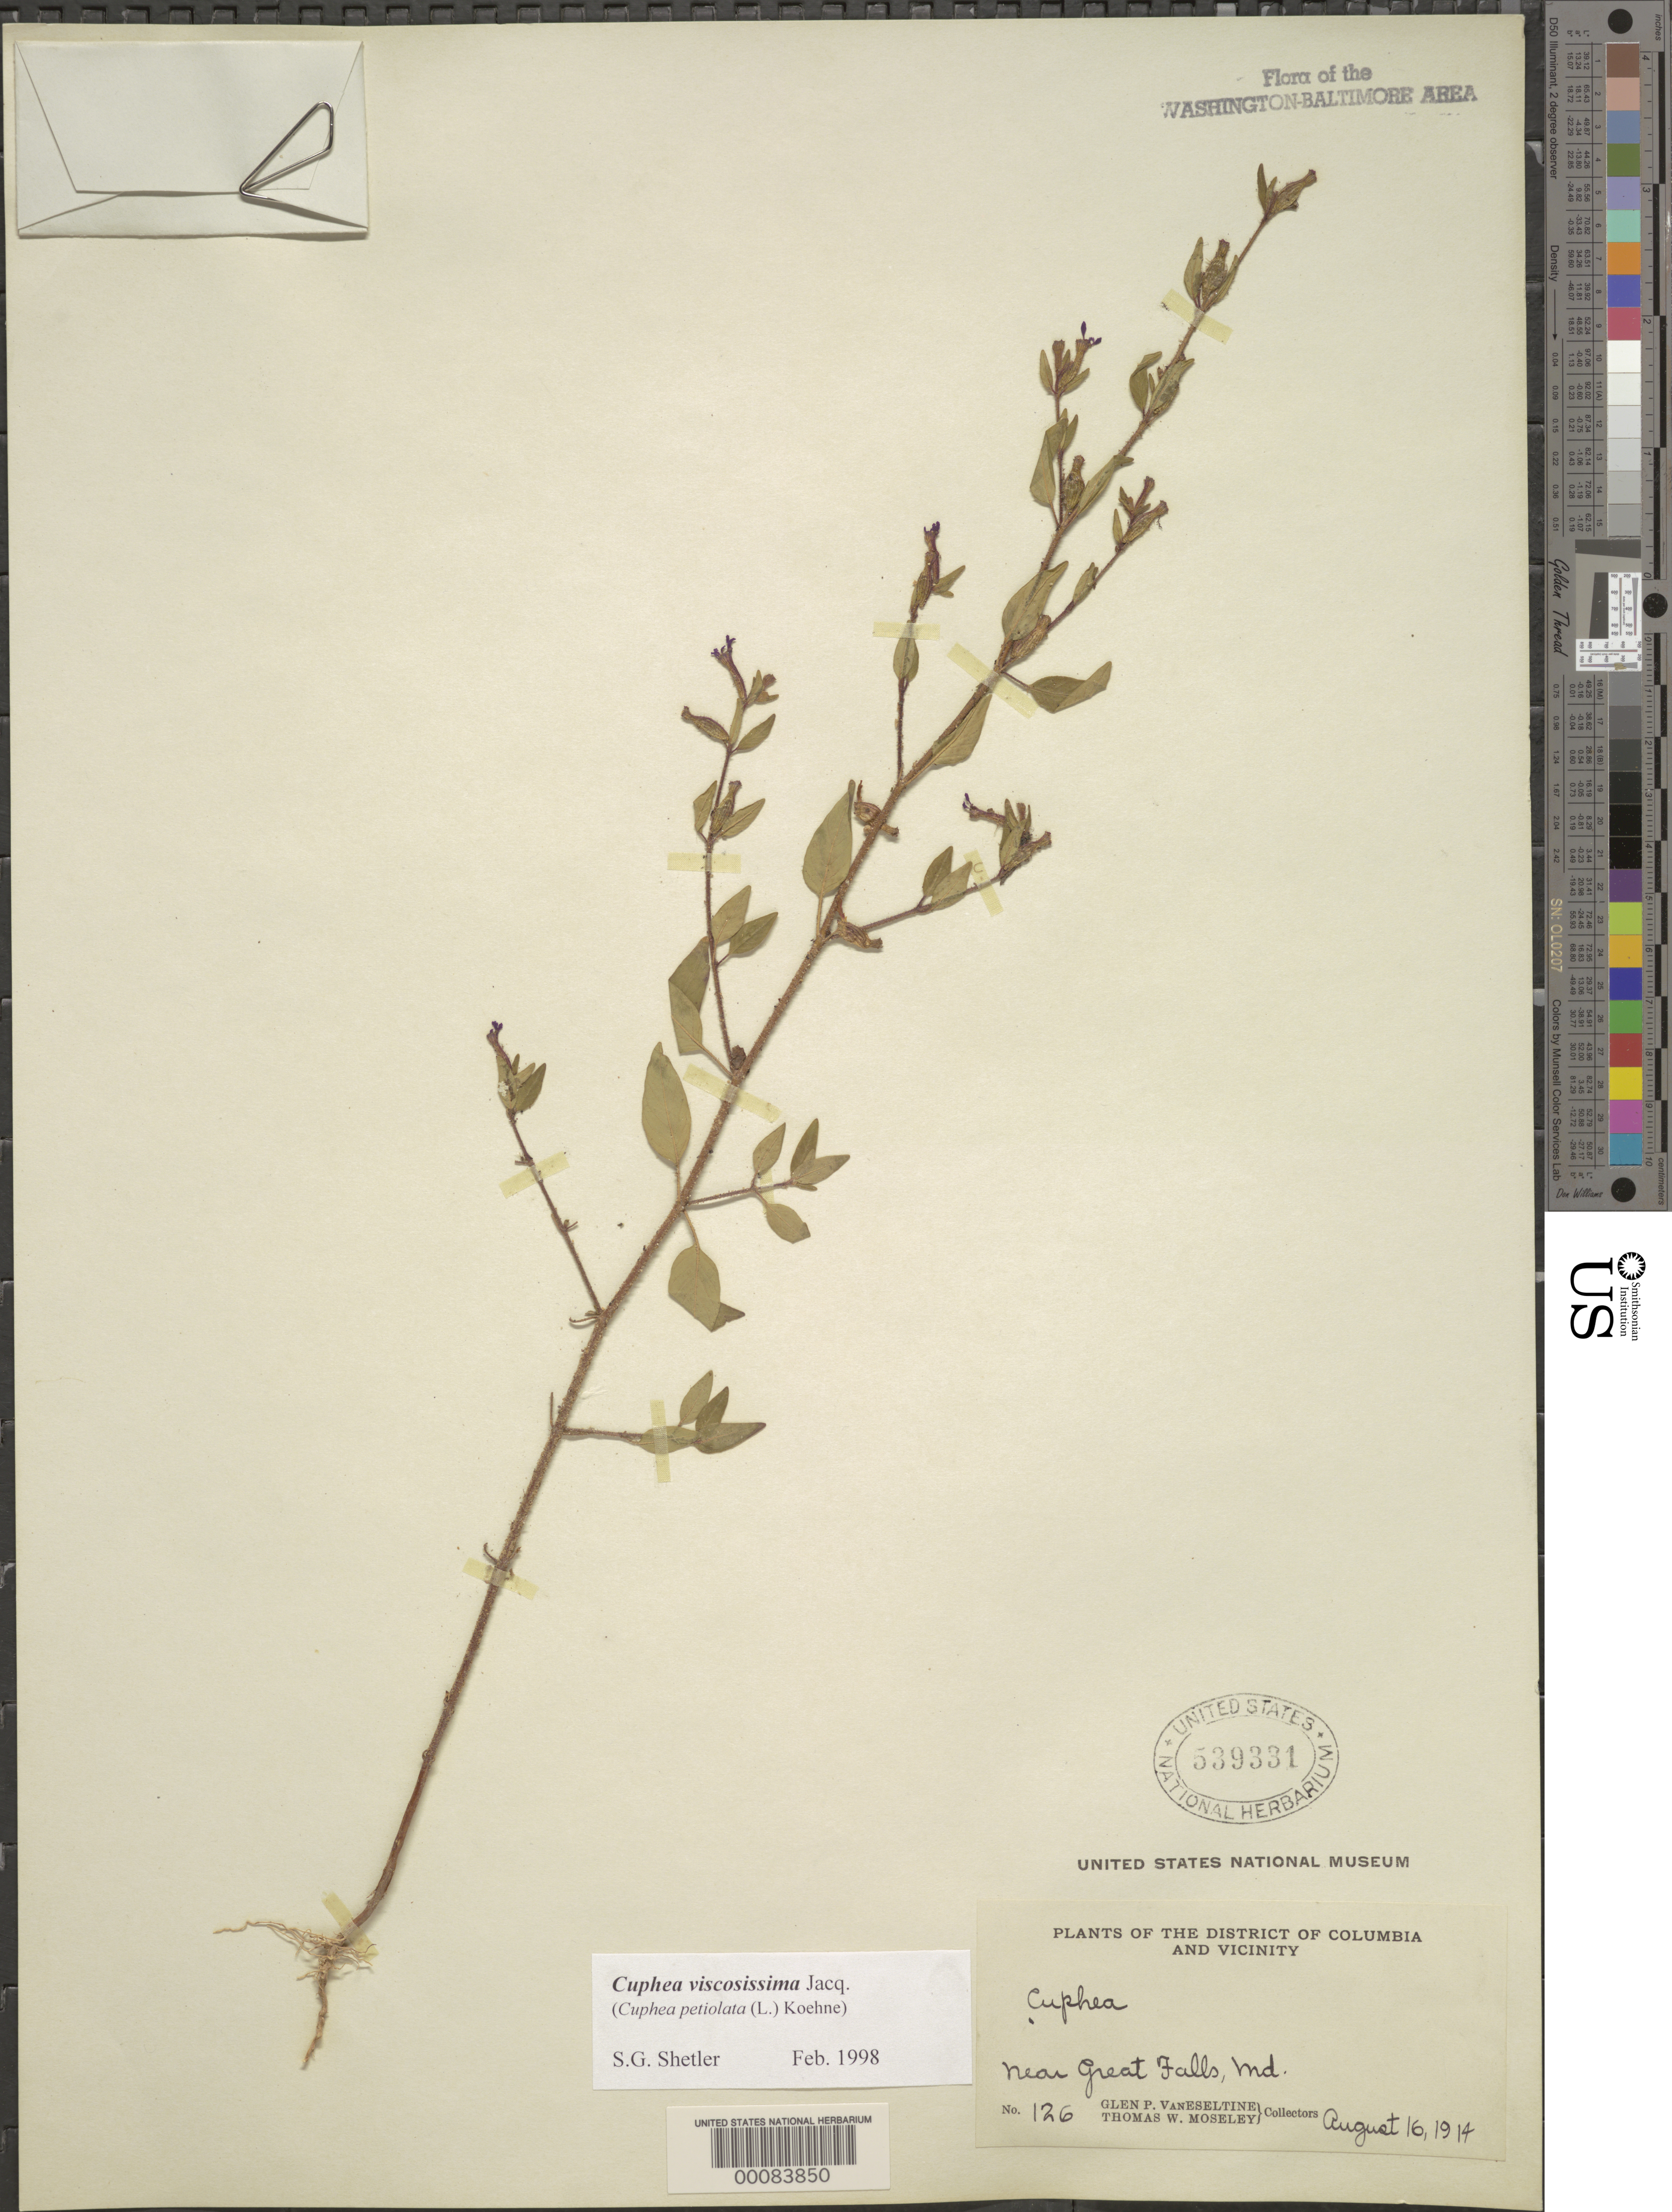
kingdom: Plantae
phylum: Tracheophyta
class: Magnoliopsida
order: Myrtales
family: Lythraceae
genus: Cuphea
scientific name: Cuphea viscosissima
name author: Jacq.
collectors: G. P. Van Eseltine & T. Moseley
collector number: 126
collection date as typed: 16 Aug 1914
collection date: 1914-08-16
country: United States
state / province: Maryland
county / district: Montgomery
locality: Near Great Falls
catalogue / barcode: US 539331